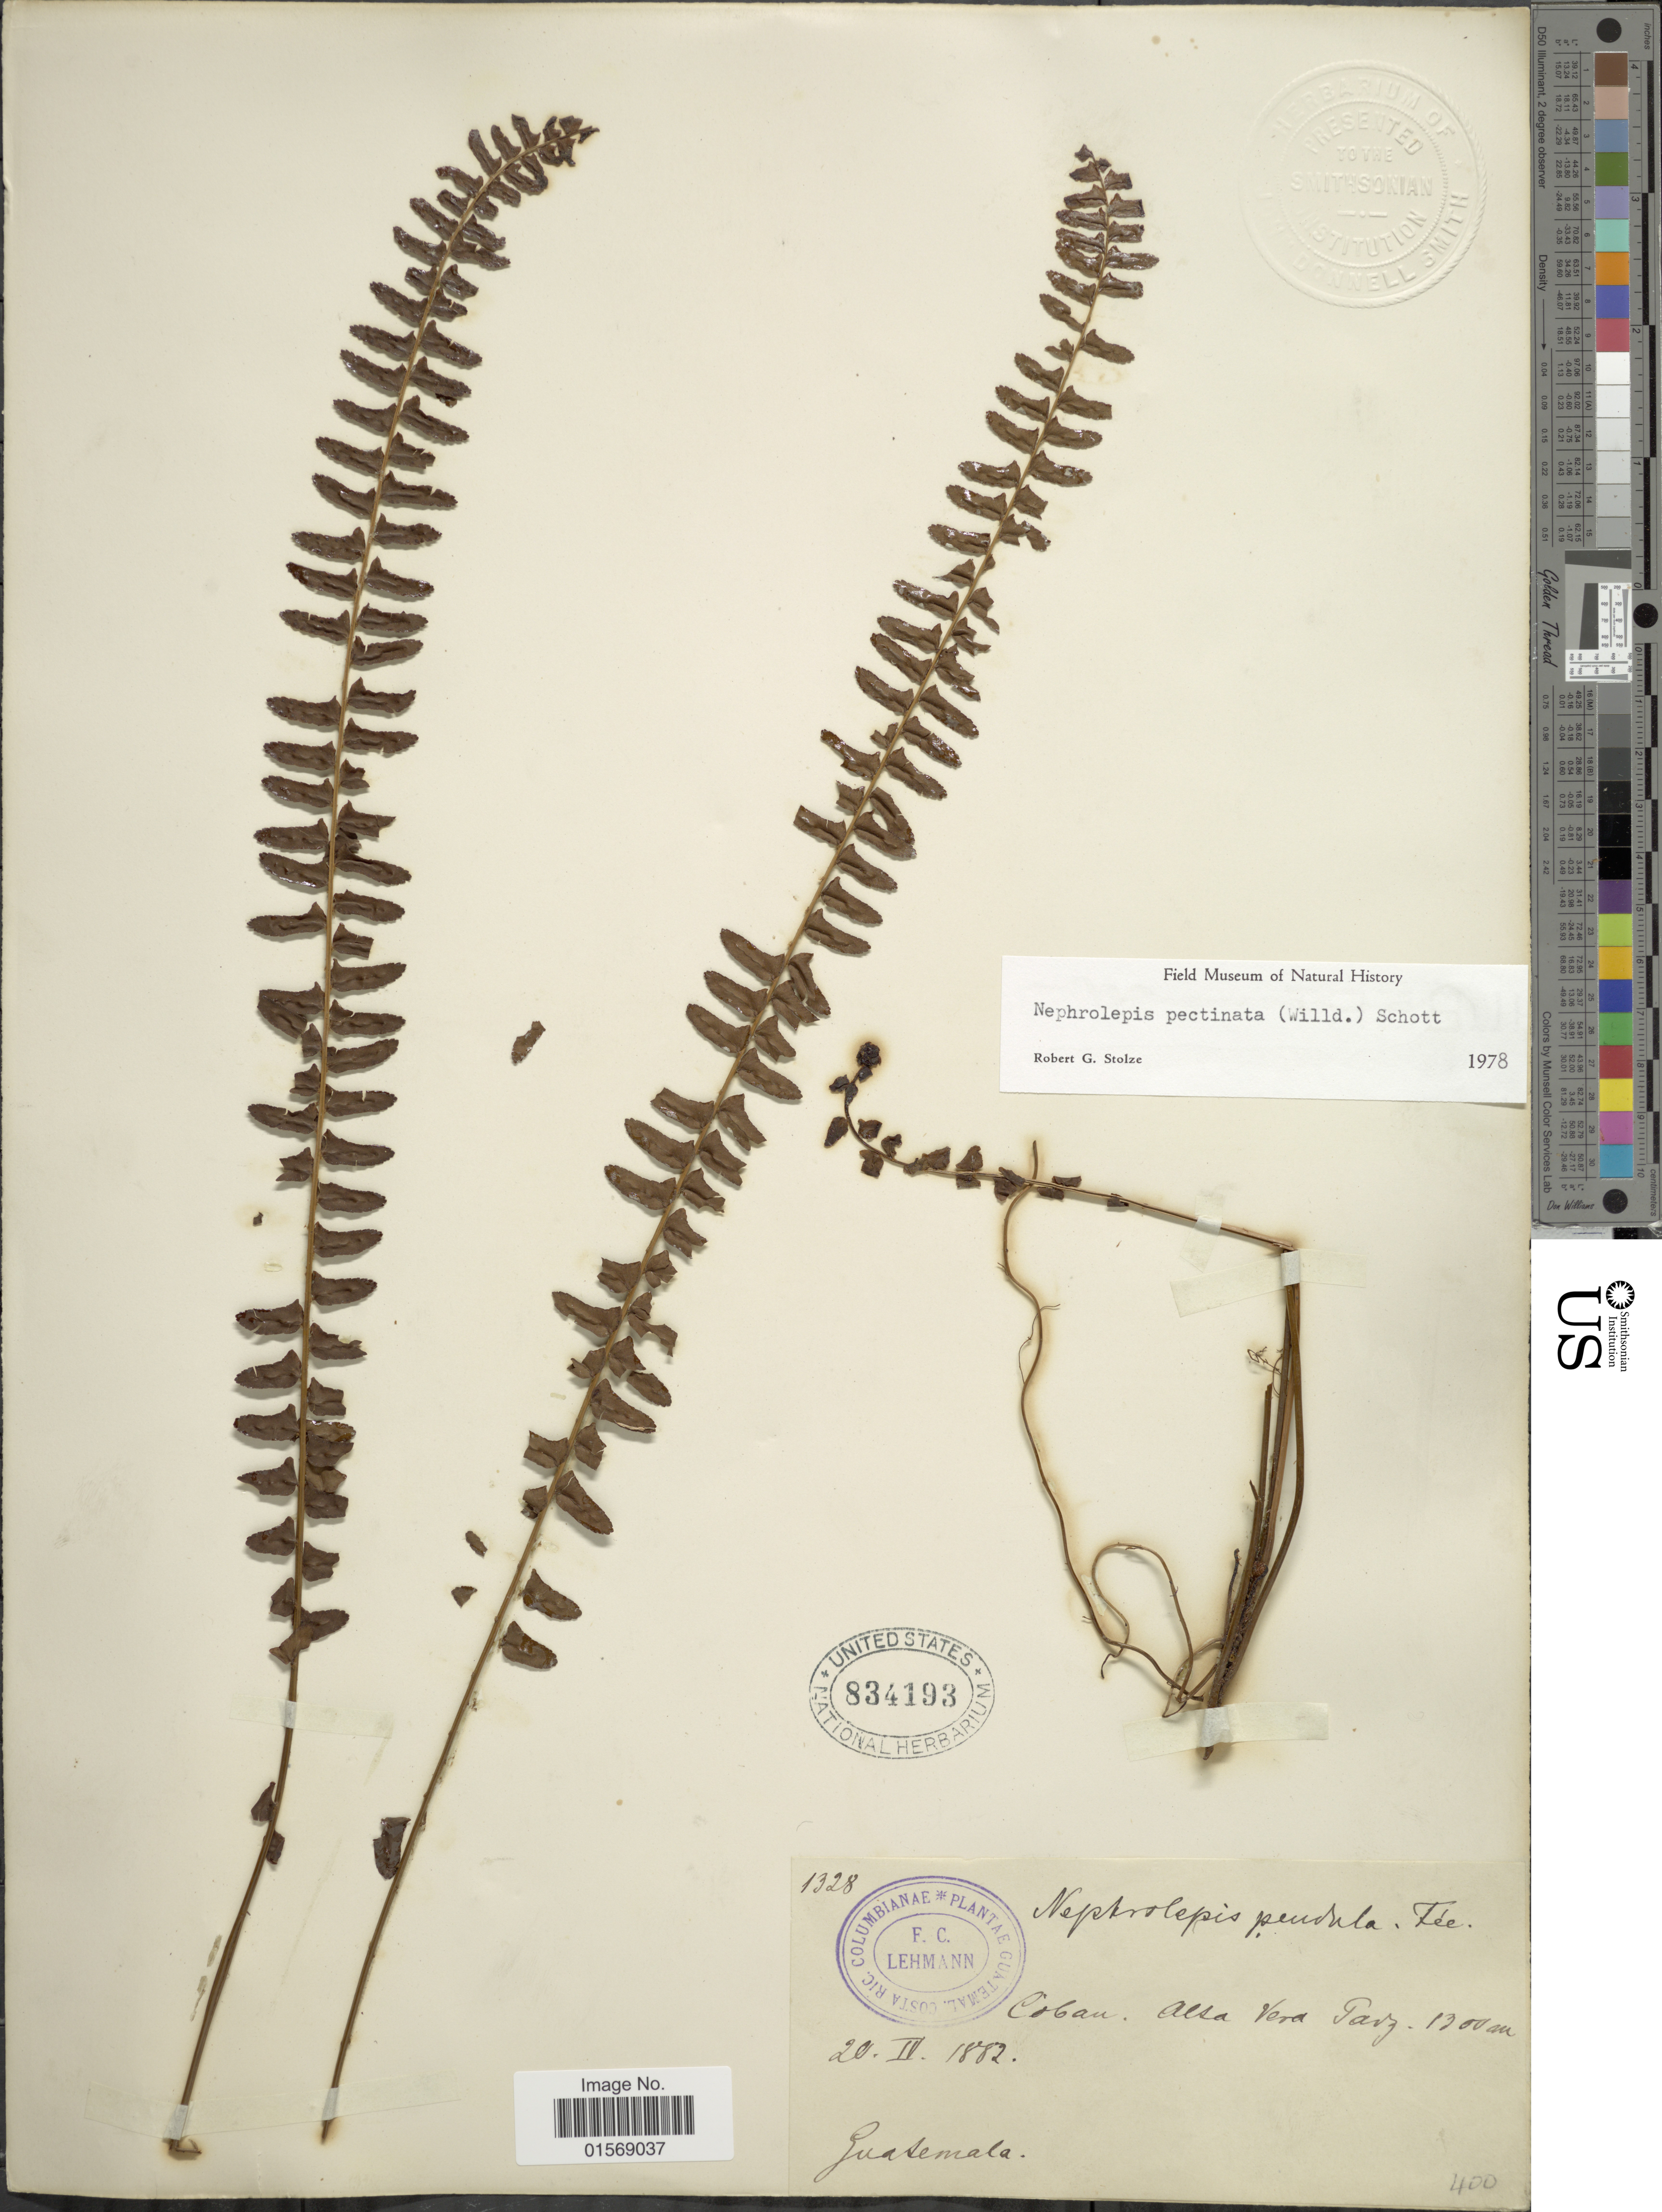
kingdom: Plantae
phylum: Tracheophyta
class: Polypodiopsida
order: Polypodiales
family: Nephrolepidaceae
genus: Nephrolepis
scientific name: Nephrolepis pectinata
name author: (Willd.) Schott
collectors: F. C. Lehmann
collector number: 1328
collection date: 1882-04-20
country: Guatemala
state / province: Alta Verapaz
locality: Coban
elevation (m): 1300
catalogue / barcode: US 834193